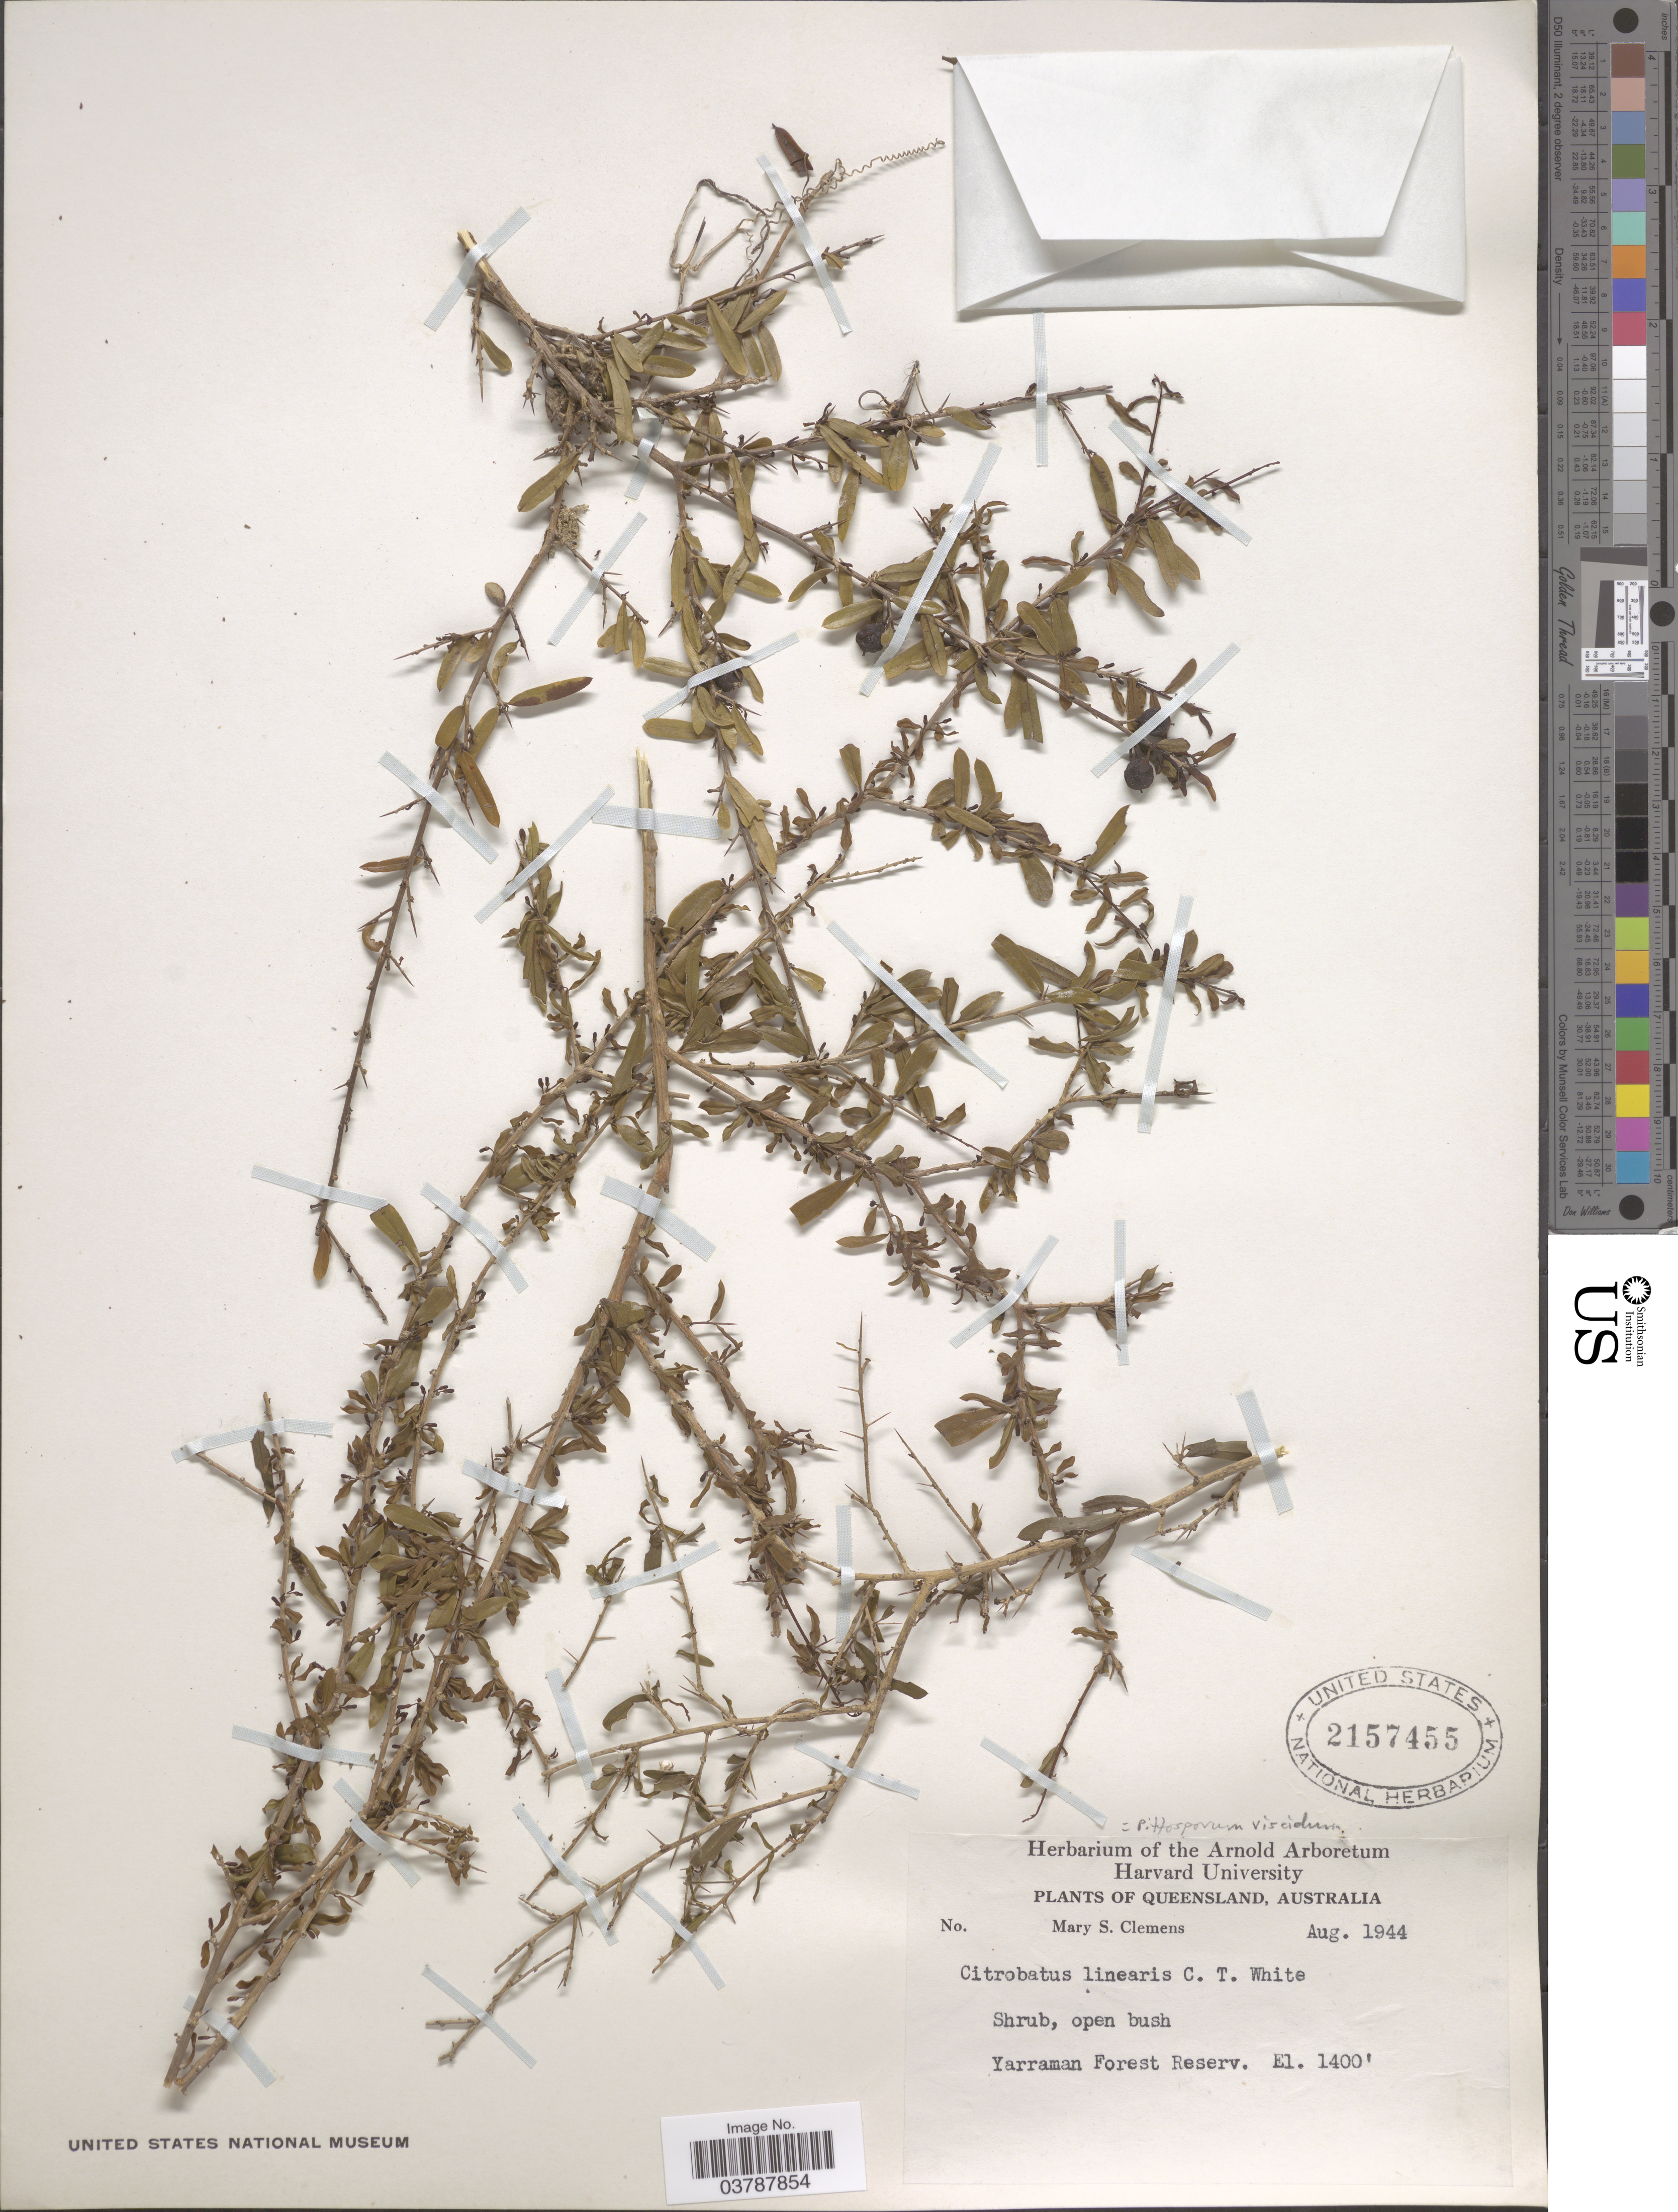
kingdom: Plantae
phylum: Tracheophyta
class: Magnoliopsida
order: Apiales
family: Pittosporaceae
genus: Pittosporum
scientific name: Pittosporum viscidum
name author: L.W. Cayzer et al.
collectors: M. S. Clemens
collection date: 1944-08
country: Australia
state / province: Queensland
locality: Yarraman Forest Reserv.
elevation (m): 427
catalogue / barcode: US 2157455